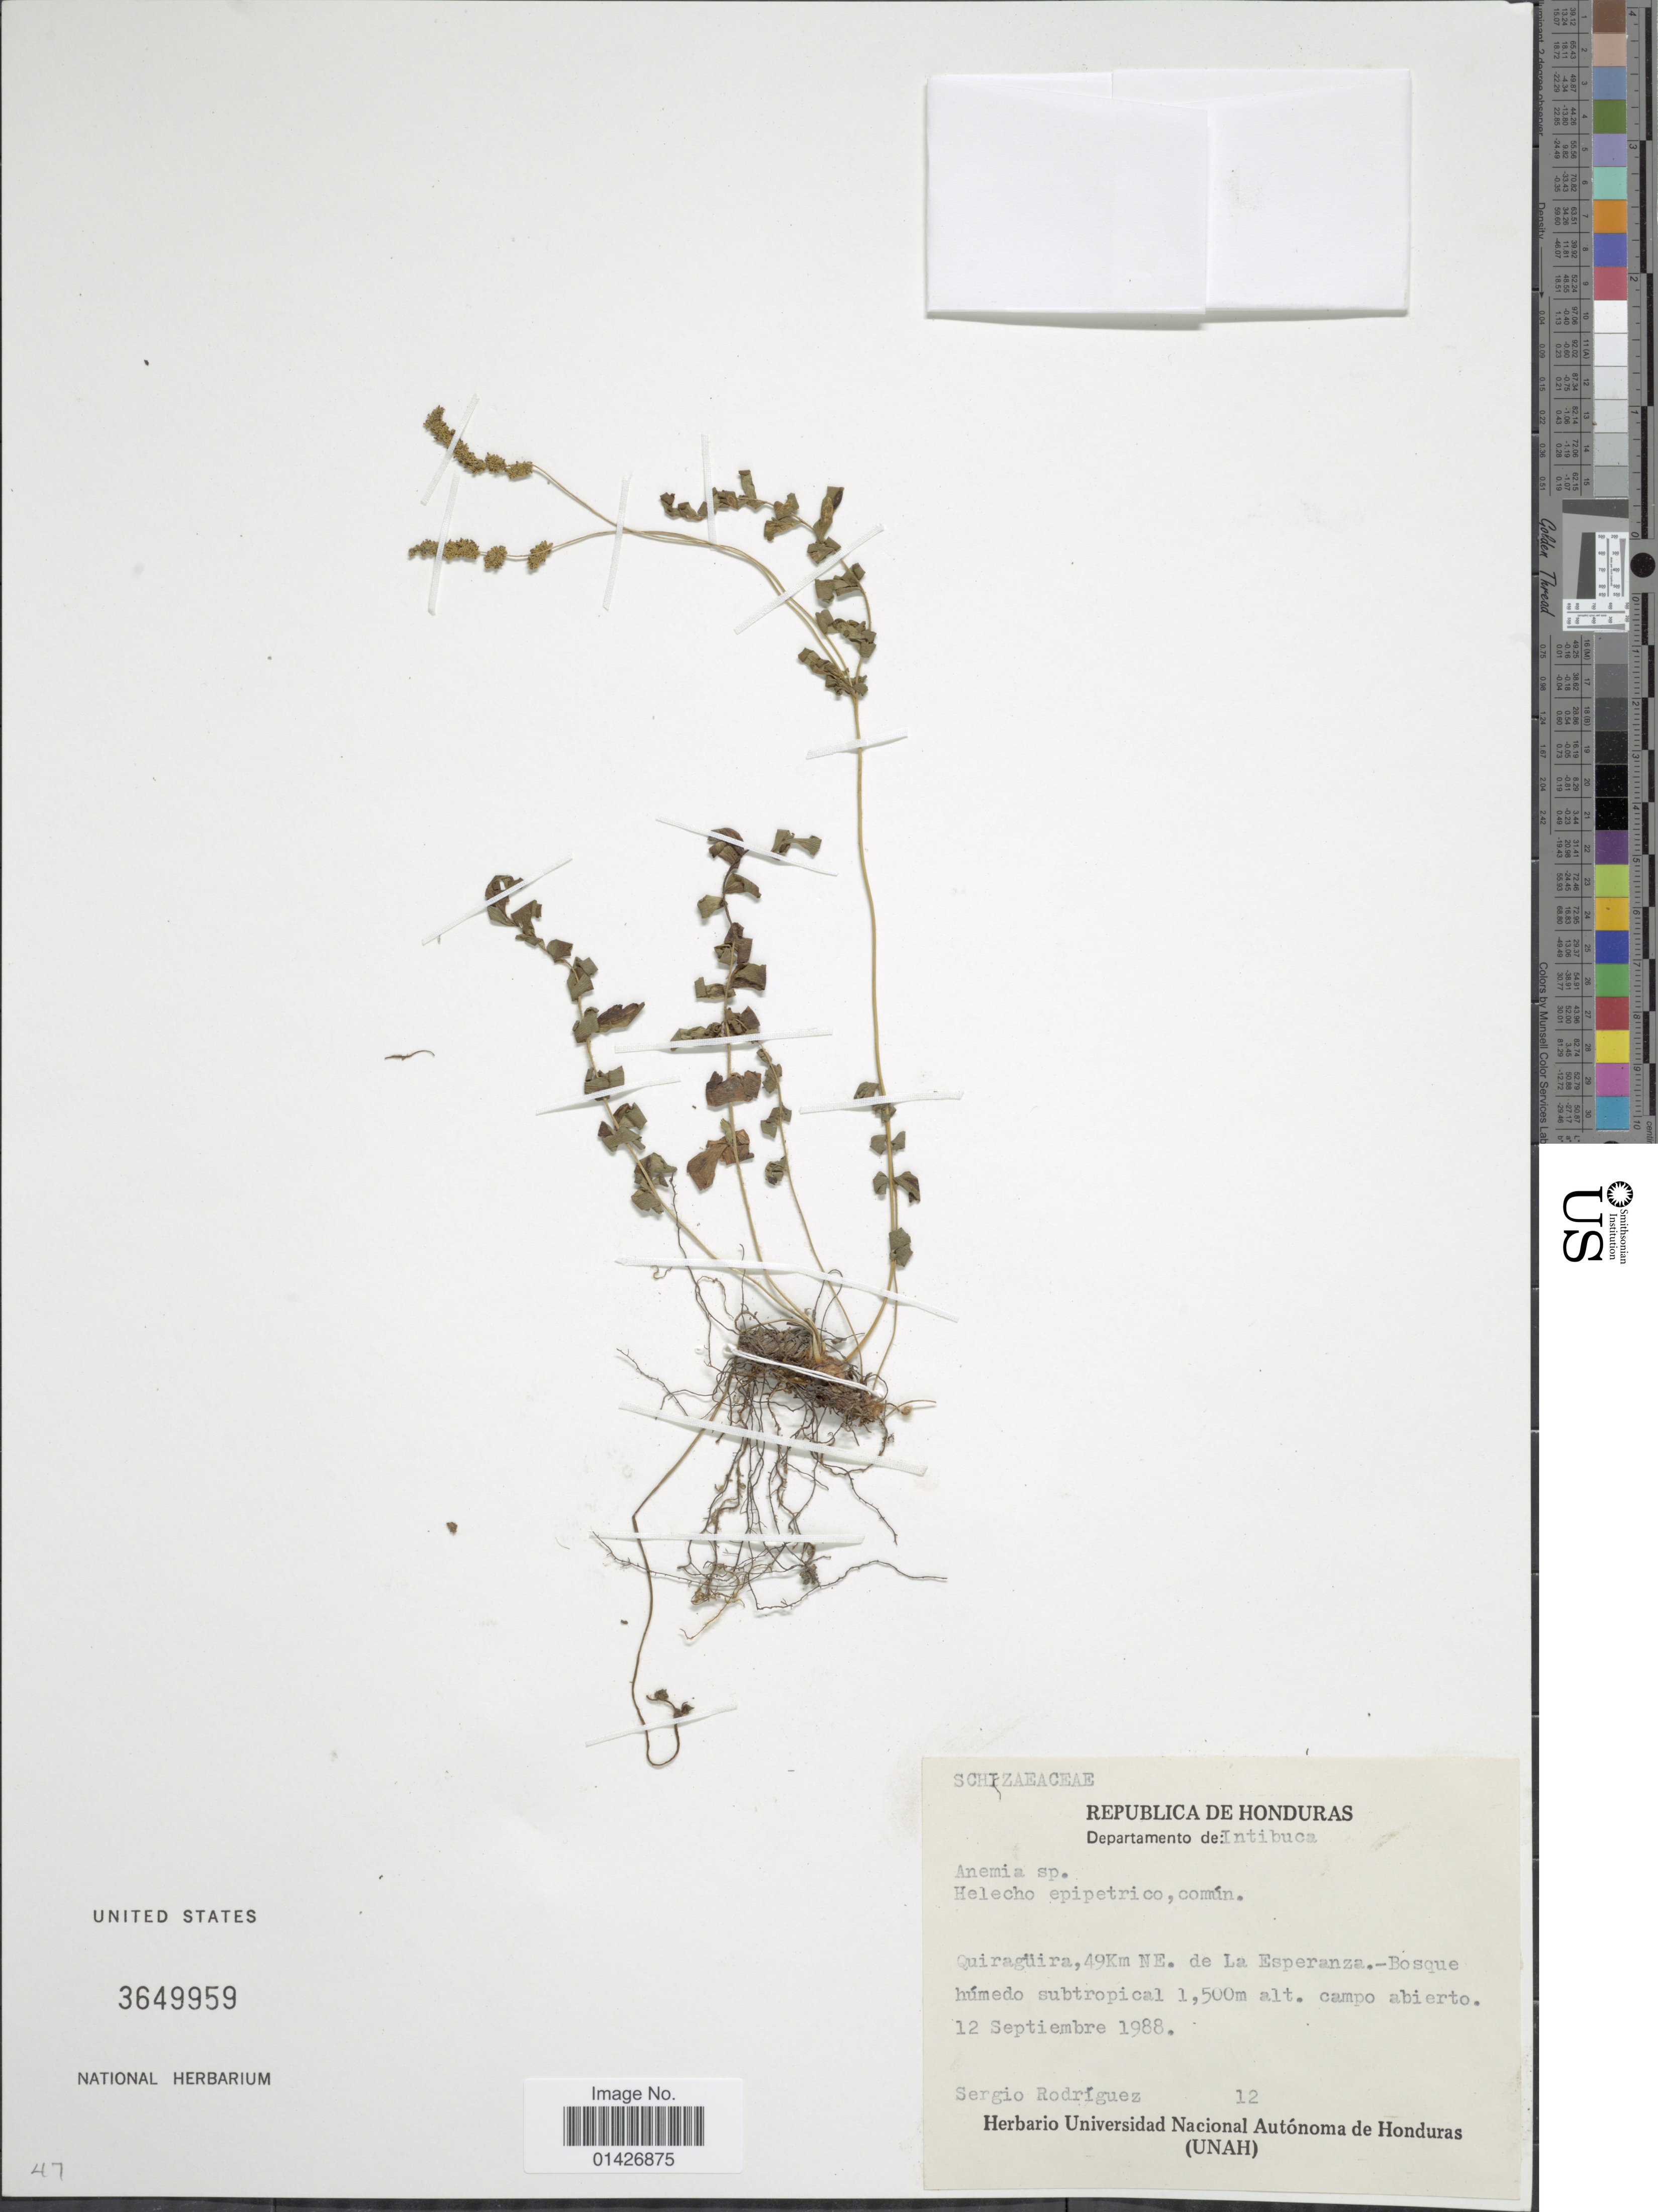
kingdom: Plantae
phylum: Tracheophyta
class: Polypodiopsida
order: Schizaeales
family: Anemiaceae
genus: Anemia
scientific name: Anemia sp.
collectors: S. Rodríguez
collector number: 12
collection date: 1988-09-12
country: Honduras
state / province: Intibuca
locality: Republica de Honduras, Departamento de: Intibuca, Quiragüira, 49km NE. de la Esperanza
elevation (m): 1500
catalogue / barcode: US 3649959